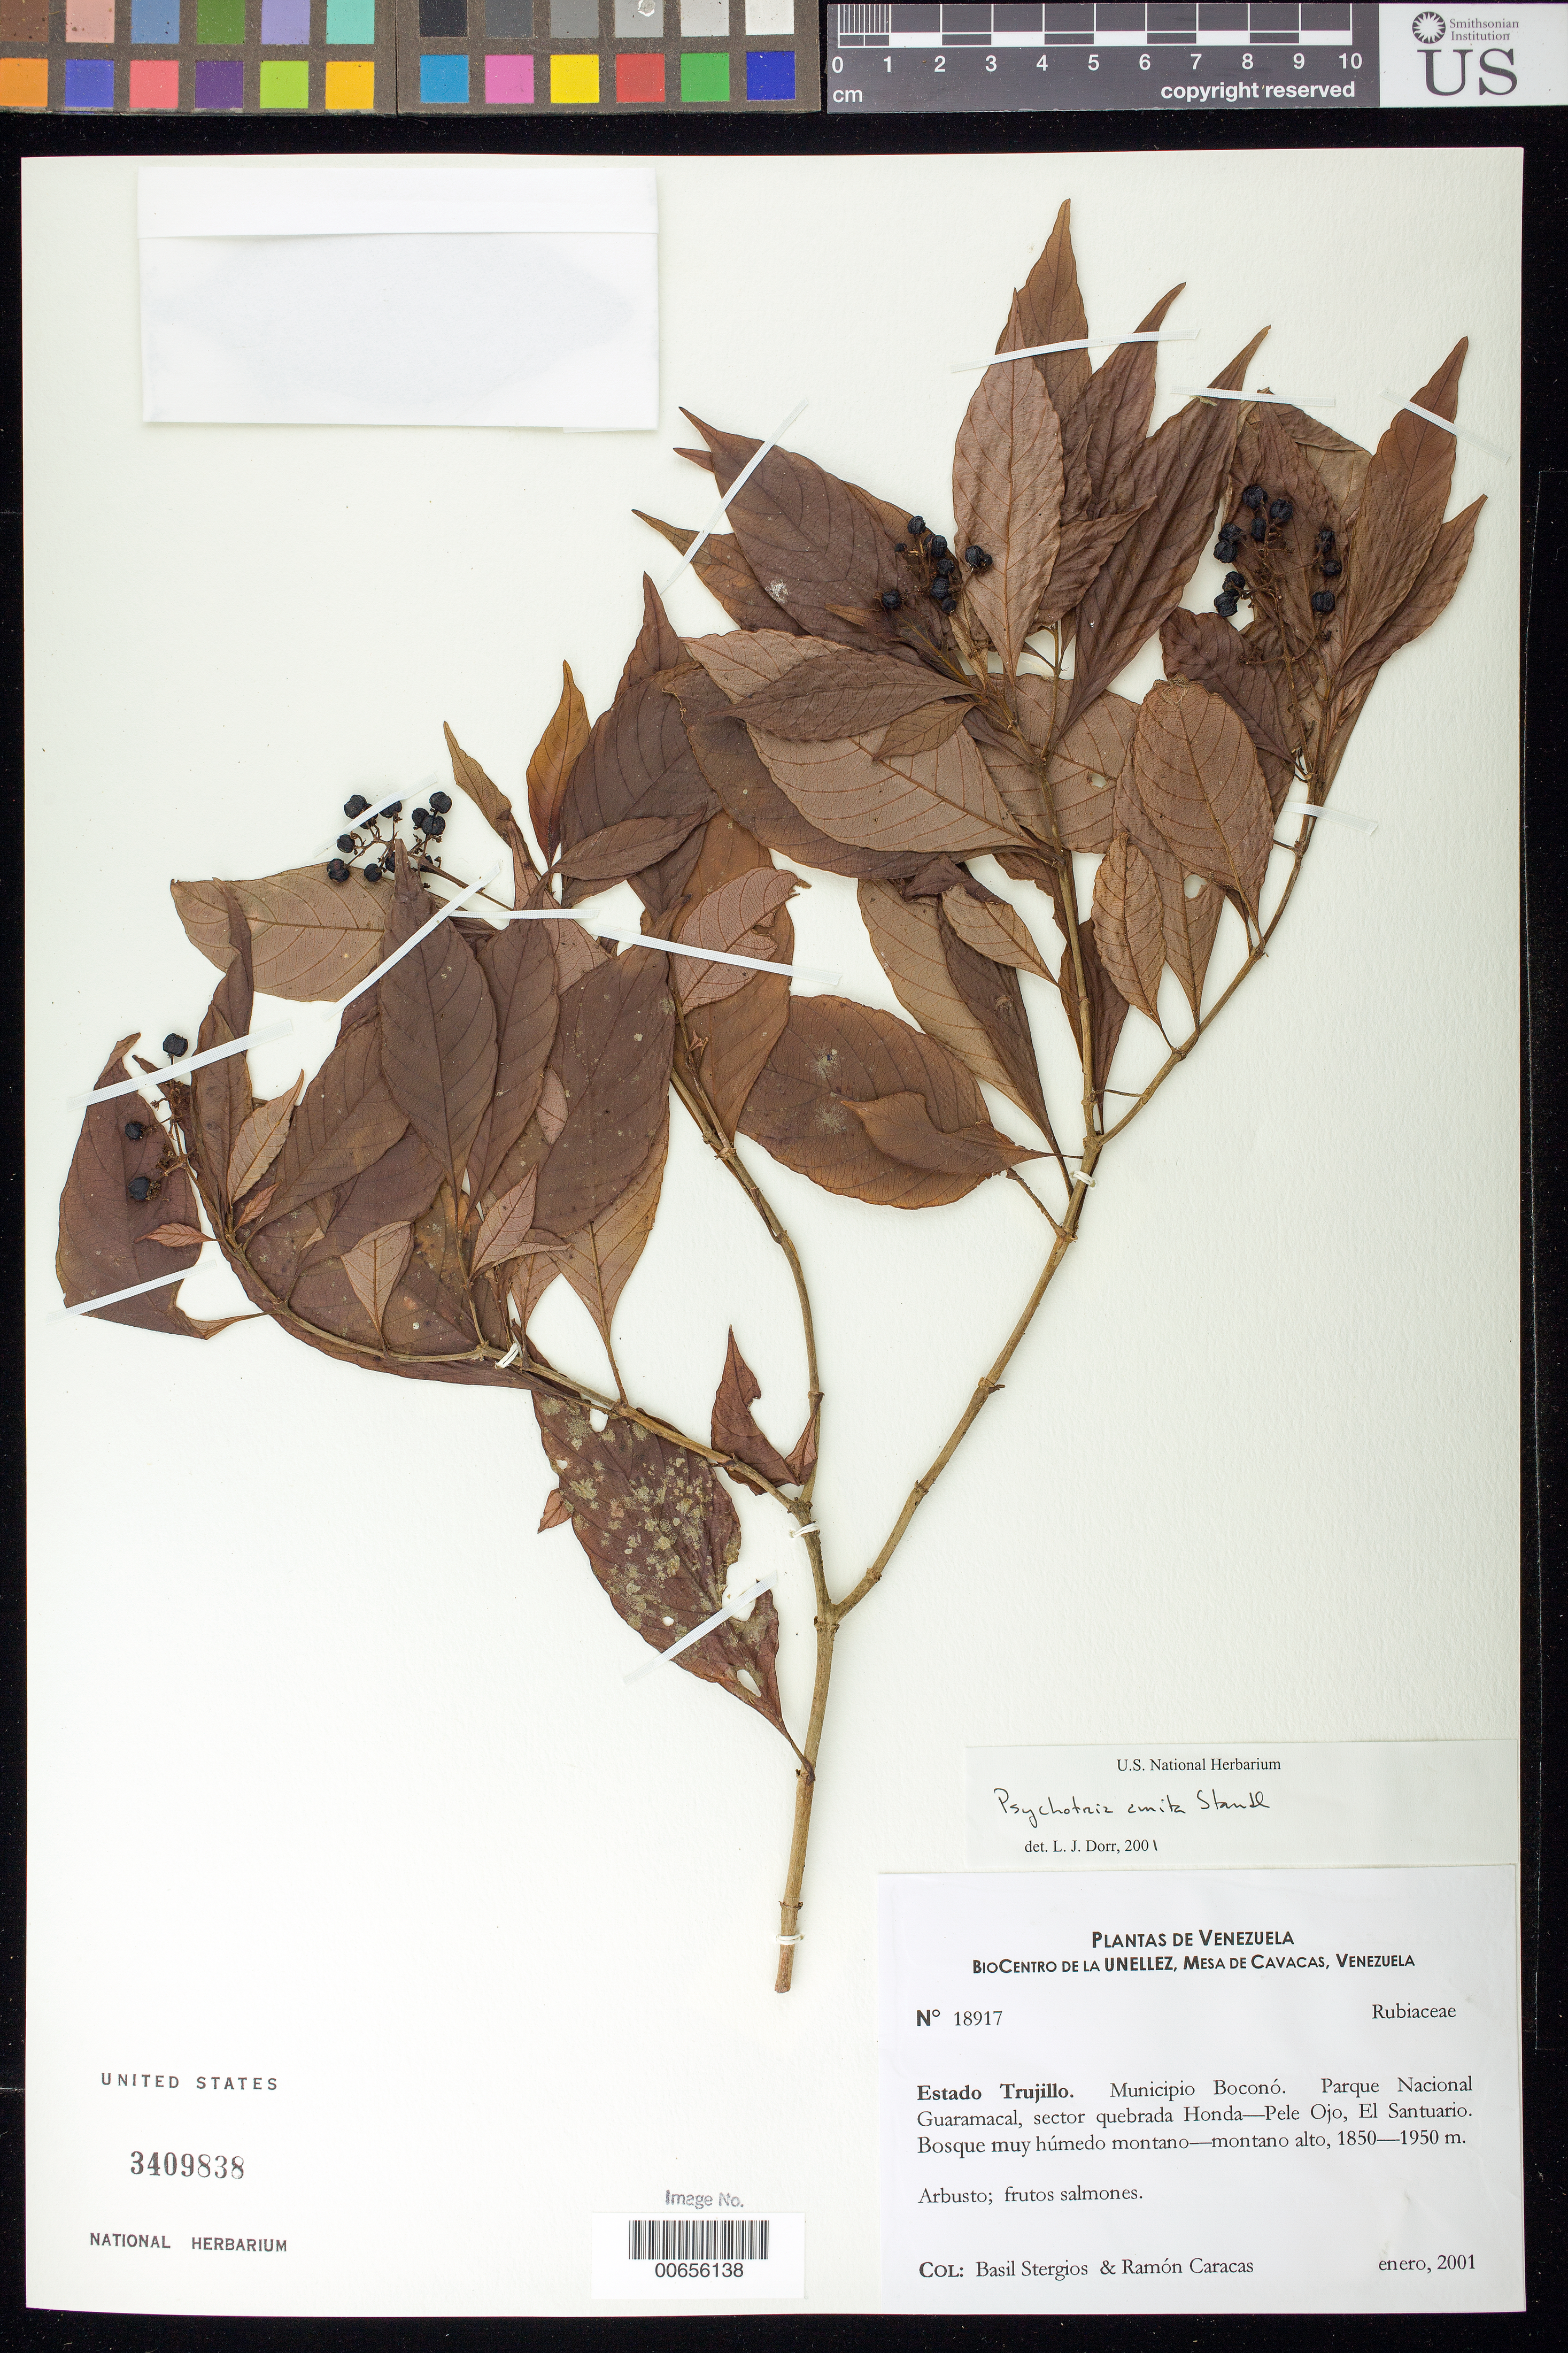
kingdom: Plantae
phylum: Tracheophyta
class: Magnoliopsida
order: Gentianales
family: Rubiaceae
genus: Psychotria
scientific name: Psychotria amita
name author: Standl.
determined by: Dorr, L. J., (BOT), Smithsonian Institution - National Museum of Natural History (UNITED STATES)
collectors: B. G. Stergios & R. Caracas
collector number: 18917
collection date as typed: Jan 2001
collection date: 2001-01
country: Venezuela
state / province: Trujillo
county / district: Boconó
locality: Parque Nacional Guaramacal, sector quebrada Honda-Pele Ojo, El Santuario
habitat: Bosque muy húmedo montano-montano alto.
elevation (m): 1850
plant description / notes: MO, MY, NY, PORT, US, VEN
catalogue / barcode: US 3409838